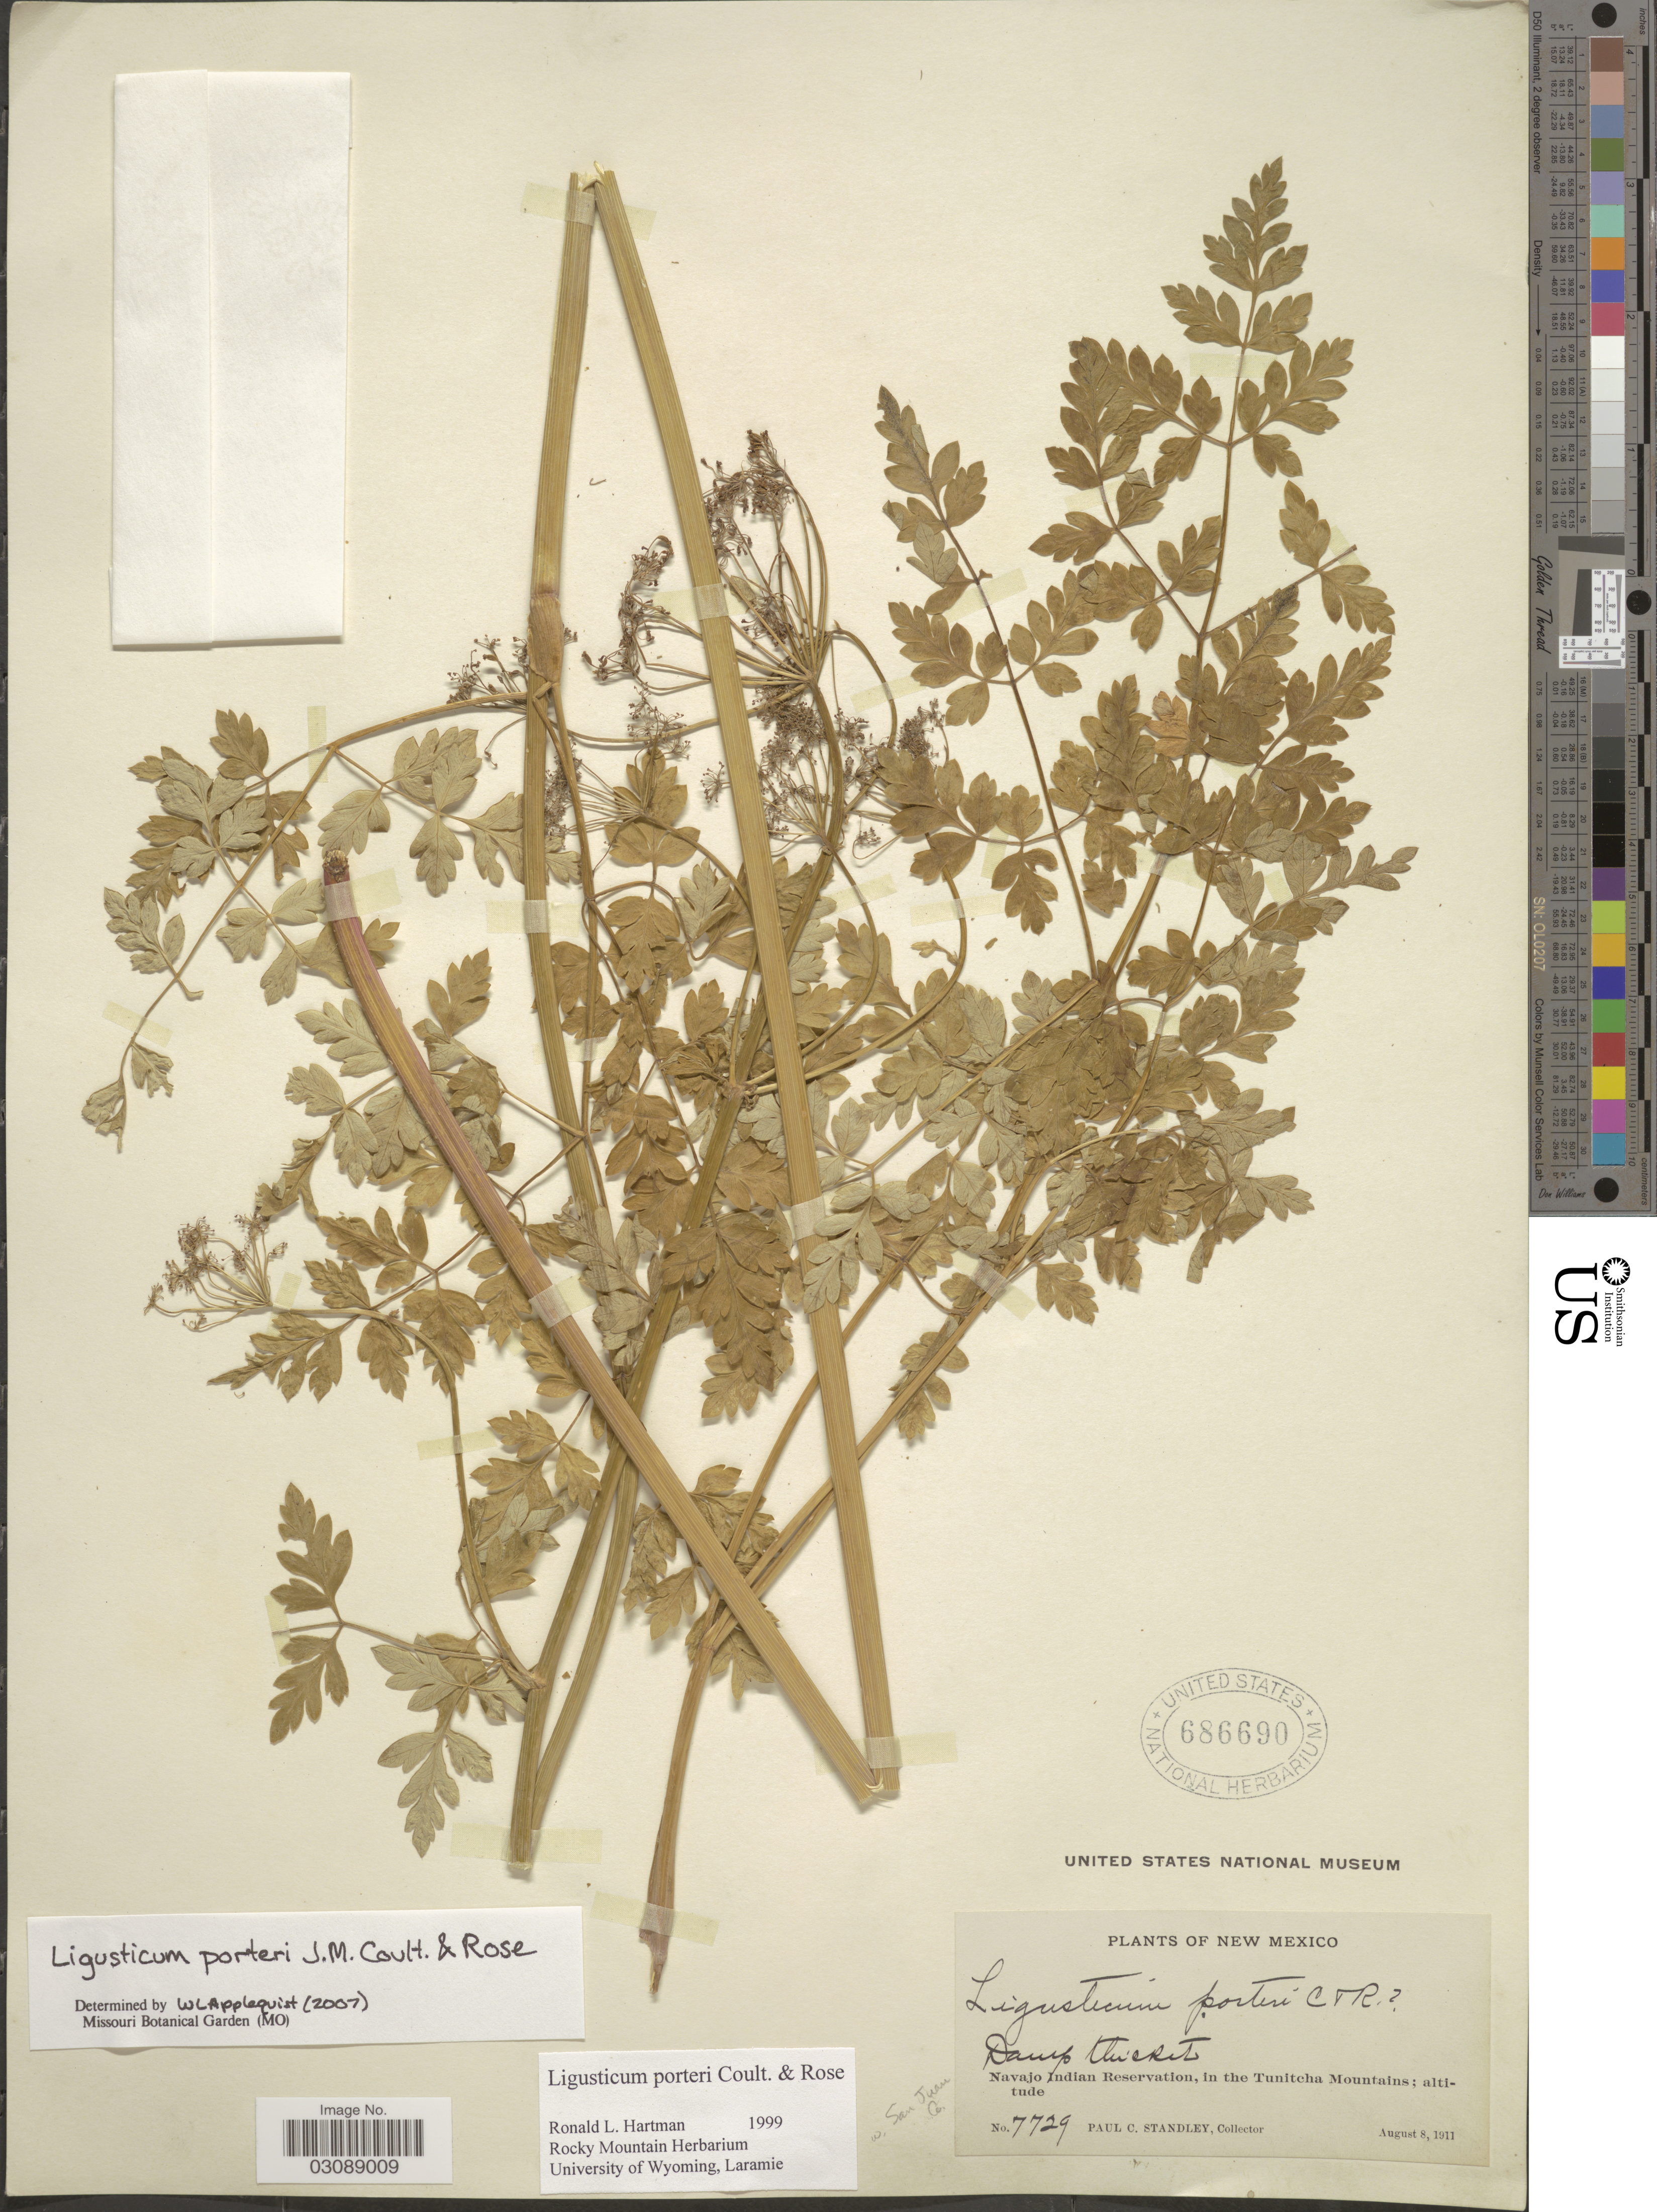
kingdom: Plantae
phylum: Tracheophyta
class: Magnoliopsida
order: Apiales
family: Apiaceae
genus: Ligusticum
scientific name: Ligusticum porteri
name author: J.M. Coult. & Rose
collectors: P. C. Standley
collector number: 7729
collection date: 1911-08-08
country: United States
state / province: New Mexico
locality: Navajo Indian Reservation, in the Tunitcha Mountains, W. San Juan Co.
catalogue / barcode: US 686690